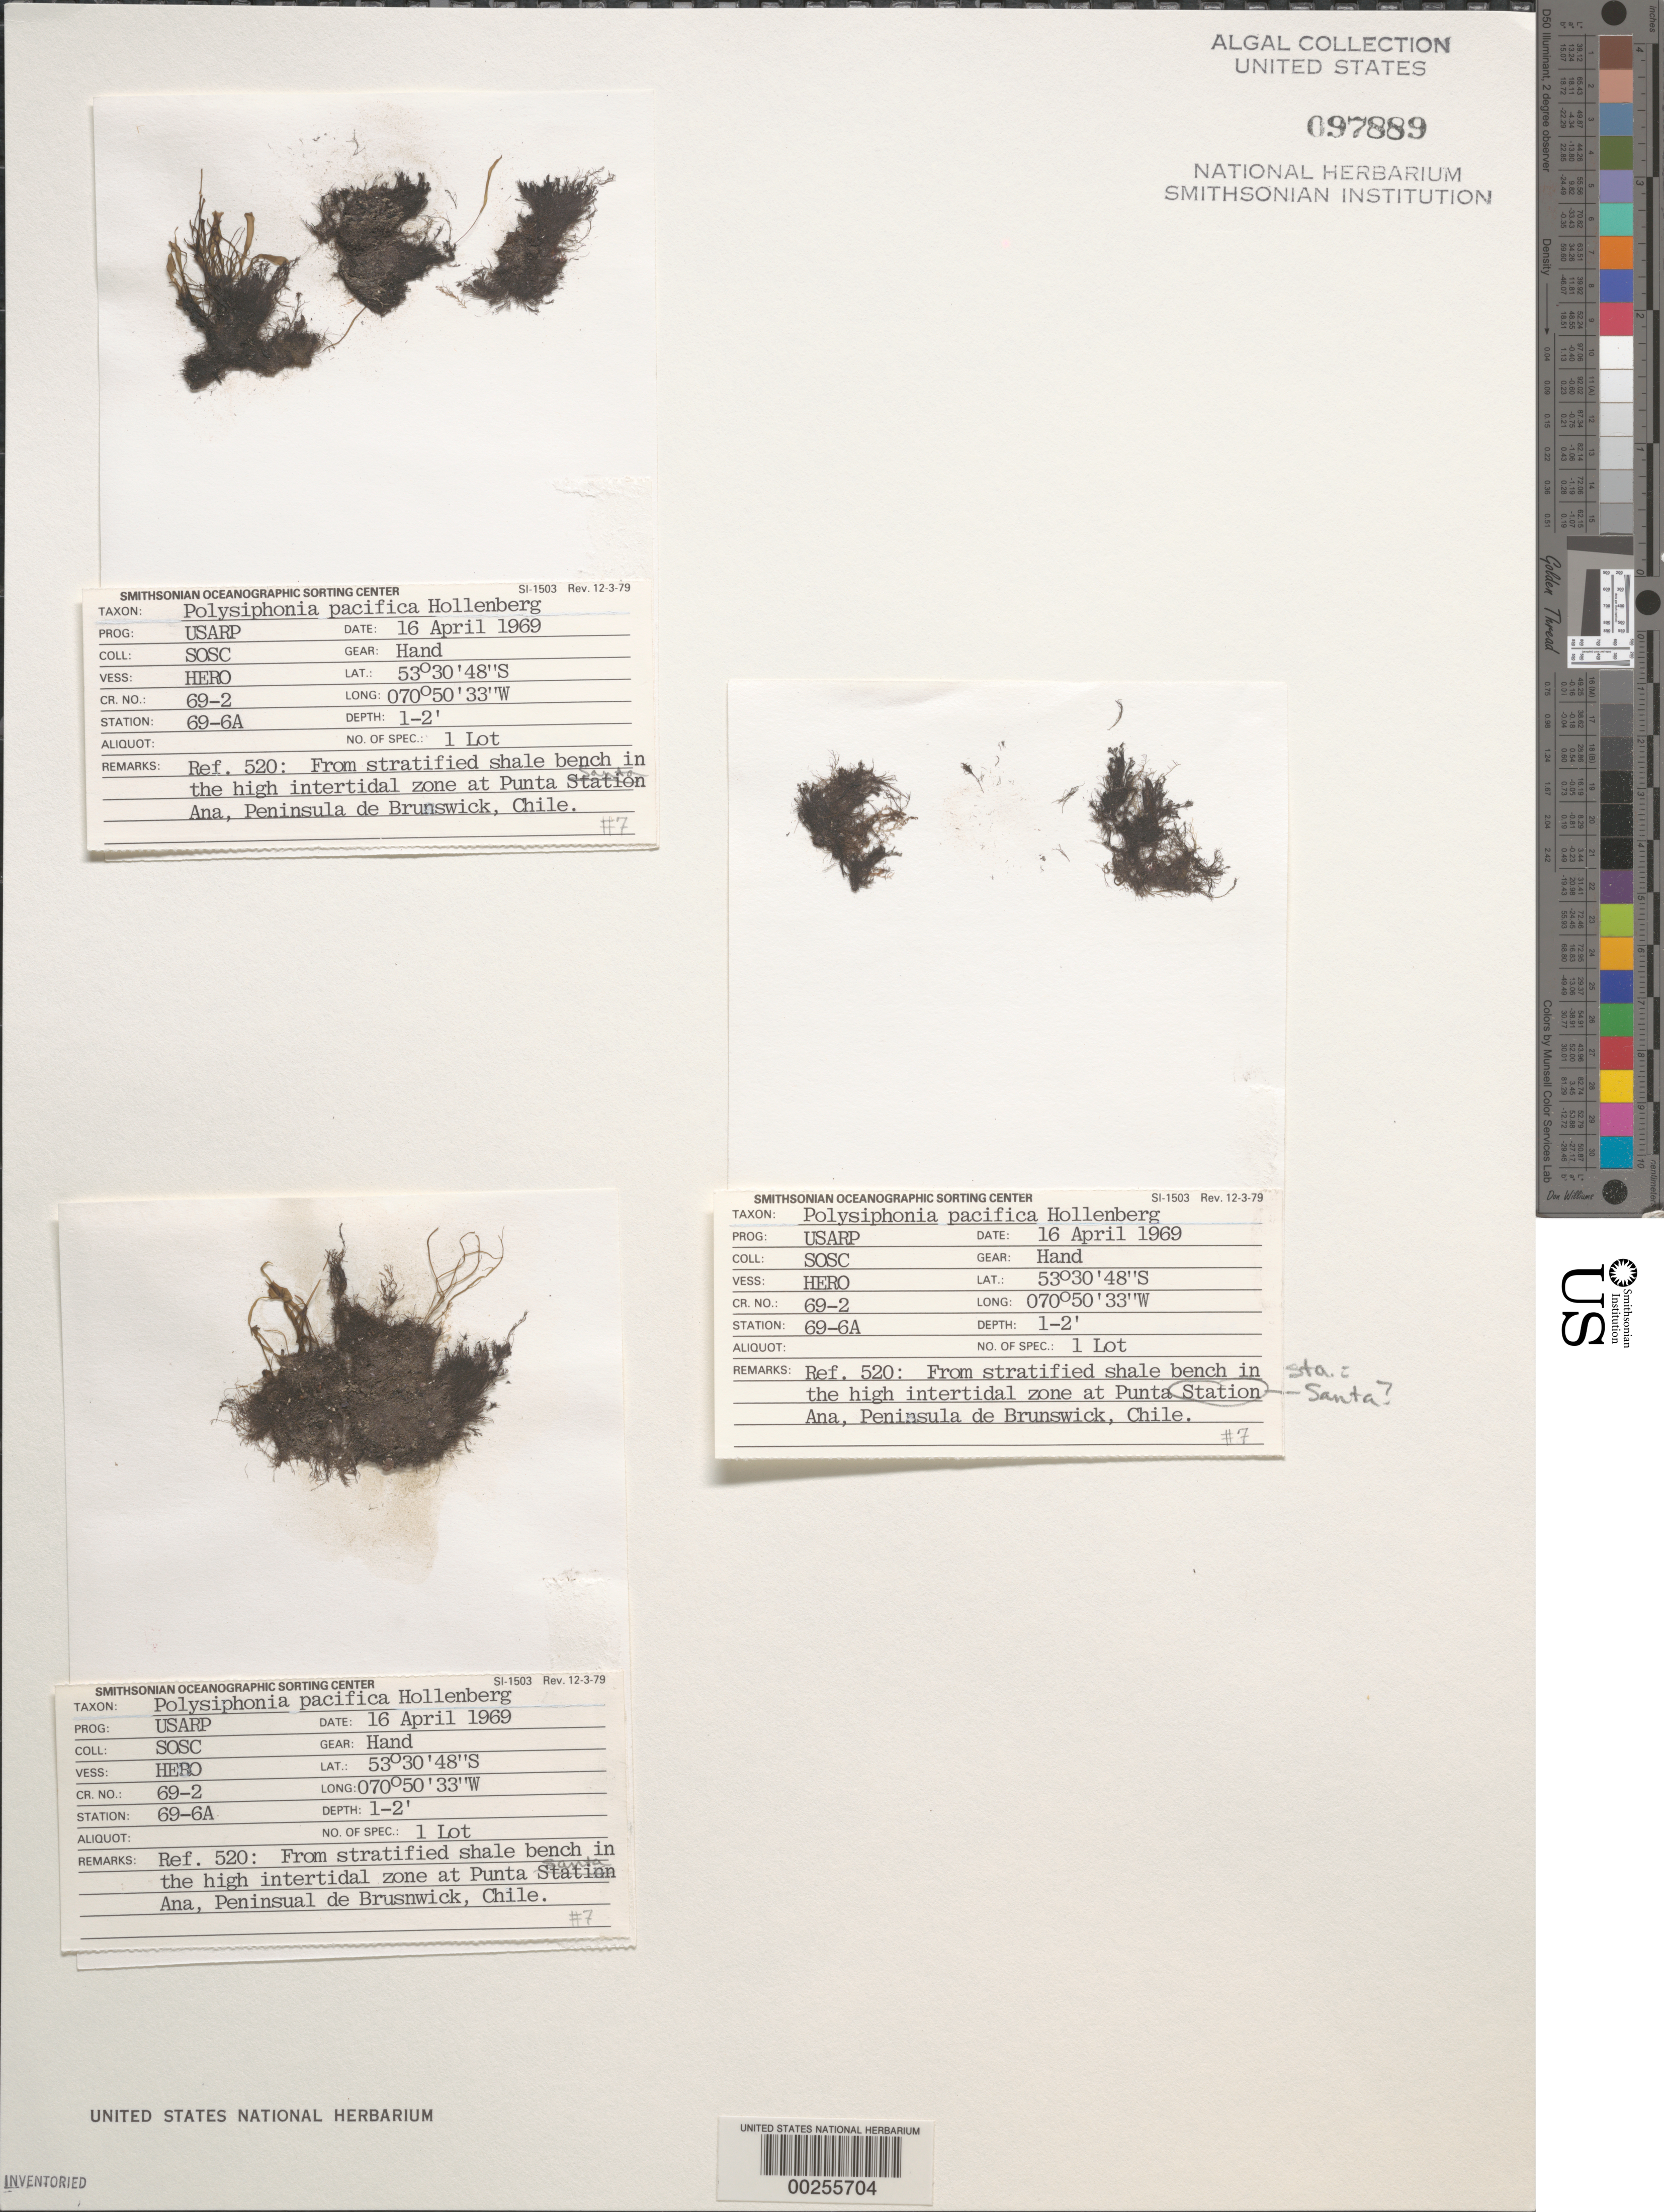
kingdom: Plantae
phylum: Rhodophyta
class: Florideophyceae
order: Ceramiales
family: Rhodomelaceae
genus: Polysiphonia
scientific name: Polysiphonia pacifica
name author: Hollenb.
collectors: SOSC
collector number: Station 69-6a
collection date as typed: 16 Apr 1969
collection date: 1969-04-16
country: Chile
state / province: Magallanes y de la Antártica Chilena (XII)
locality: Peninsula de brunswick, punta santa ana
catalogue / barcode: US 97889